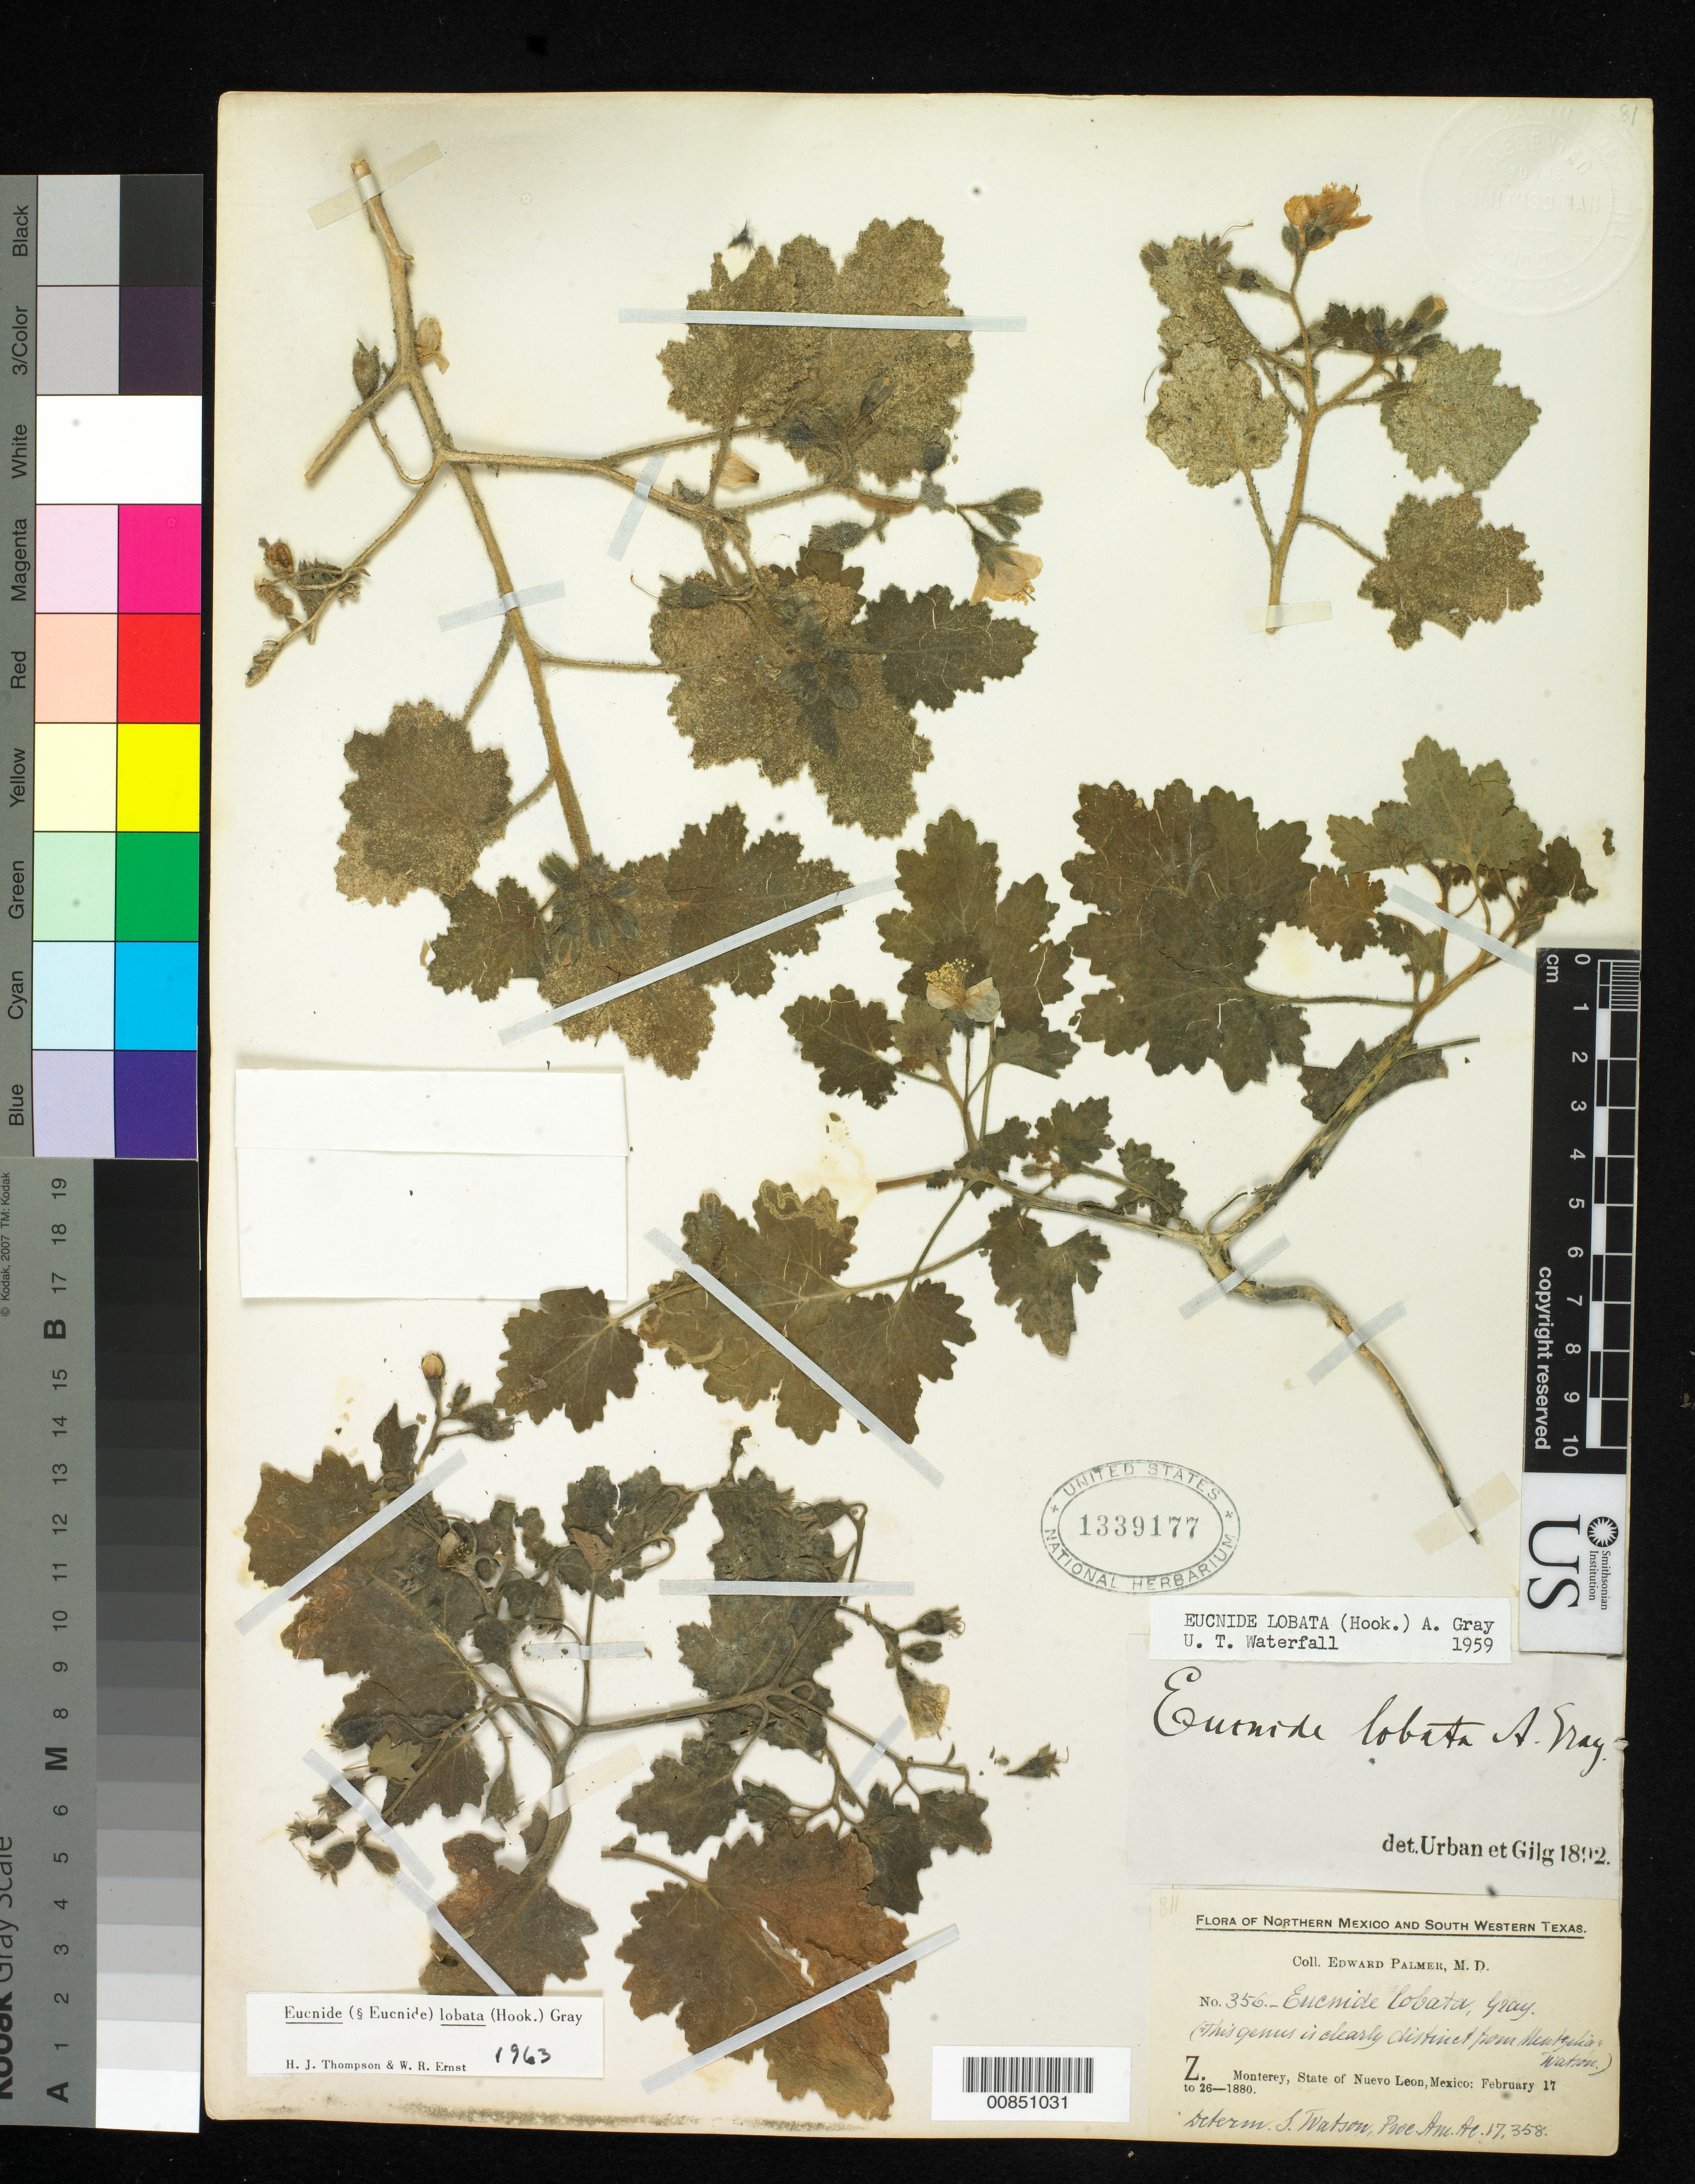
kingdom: Plantae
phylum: Tracheophyta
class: Magnoliopsida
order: Cornales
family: Loasaceae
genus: Eucnide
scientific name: Eucnide lobata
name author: (Hook.) A. Gray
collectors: E. Palmer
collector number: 356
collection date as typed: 17 Feb 1880 to 26 Feb 1880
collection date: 1880-02-17/1880-02-26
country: Mexico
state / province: Nuevo León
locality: Z. Monterrey, Nuevo León.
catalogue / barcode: US 1339177